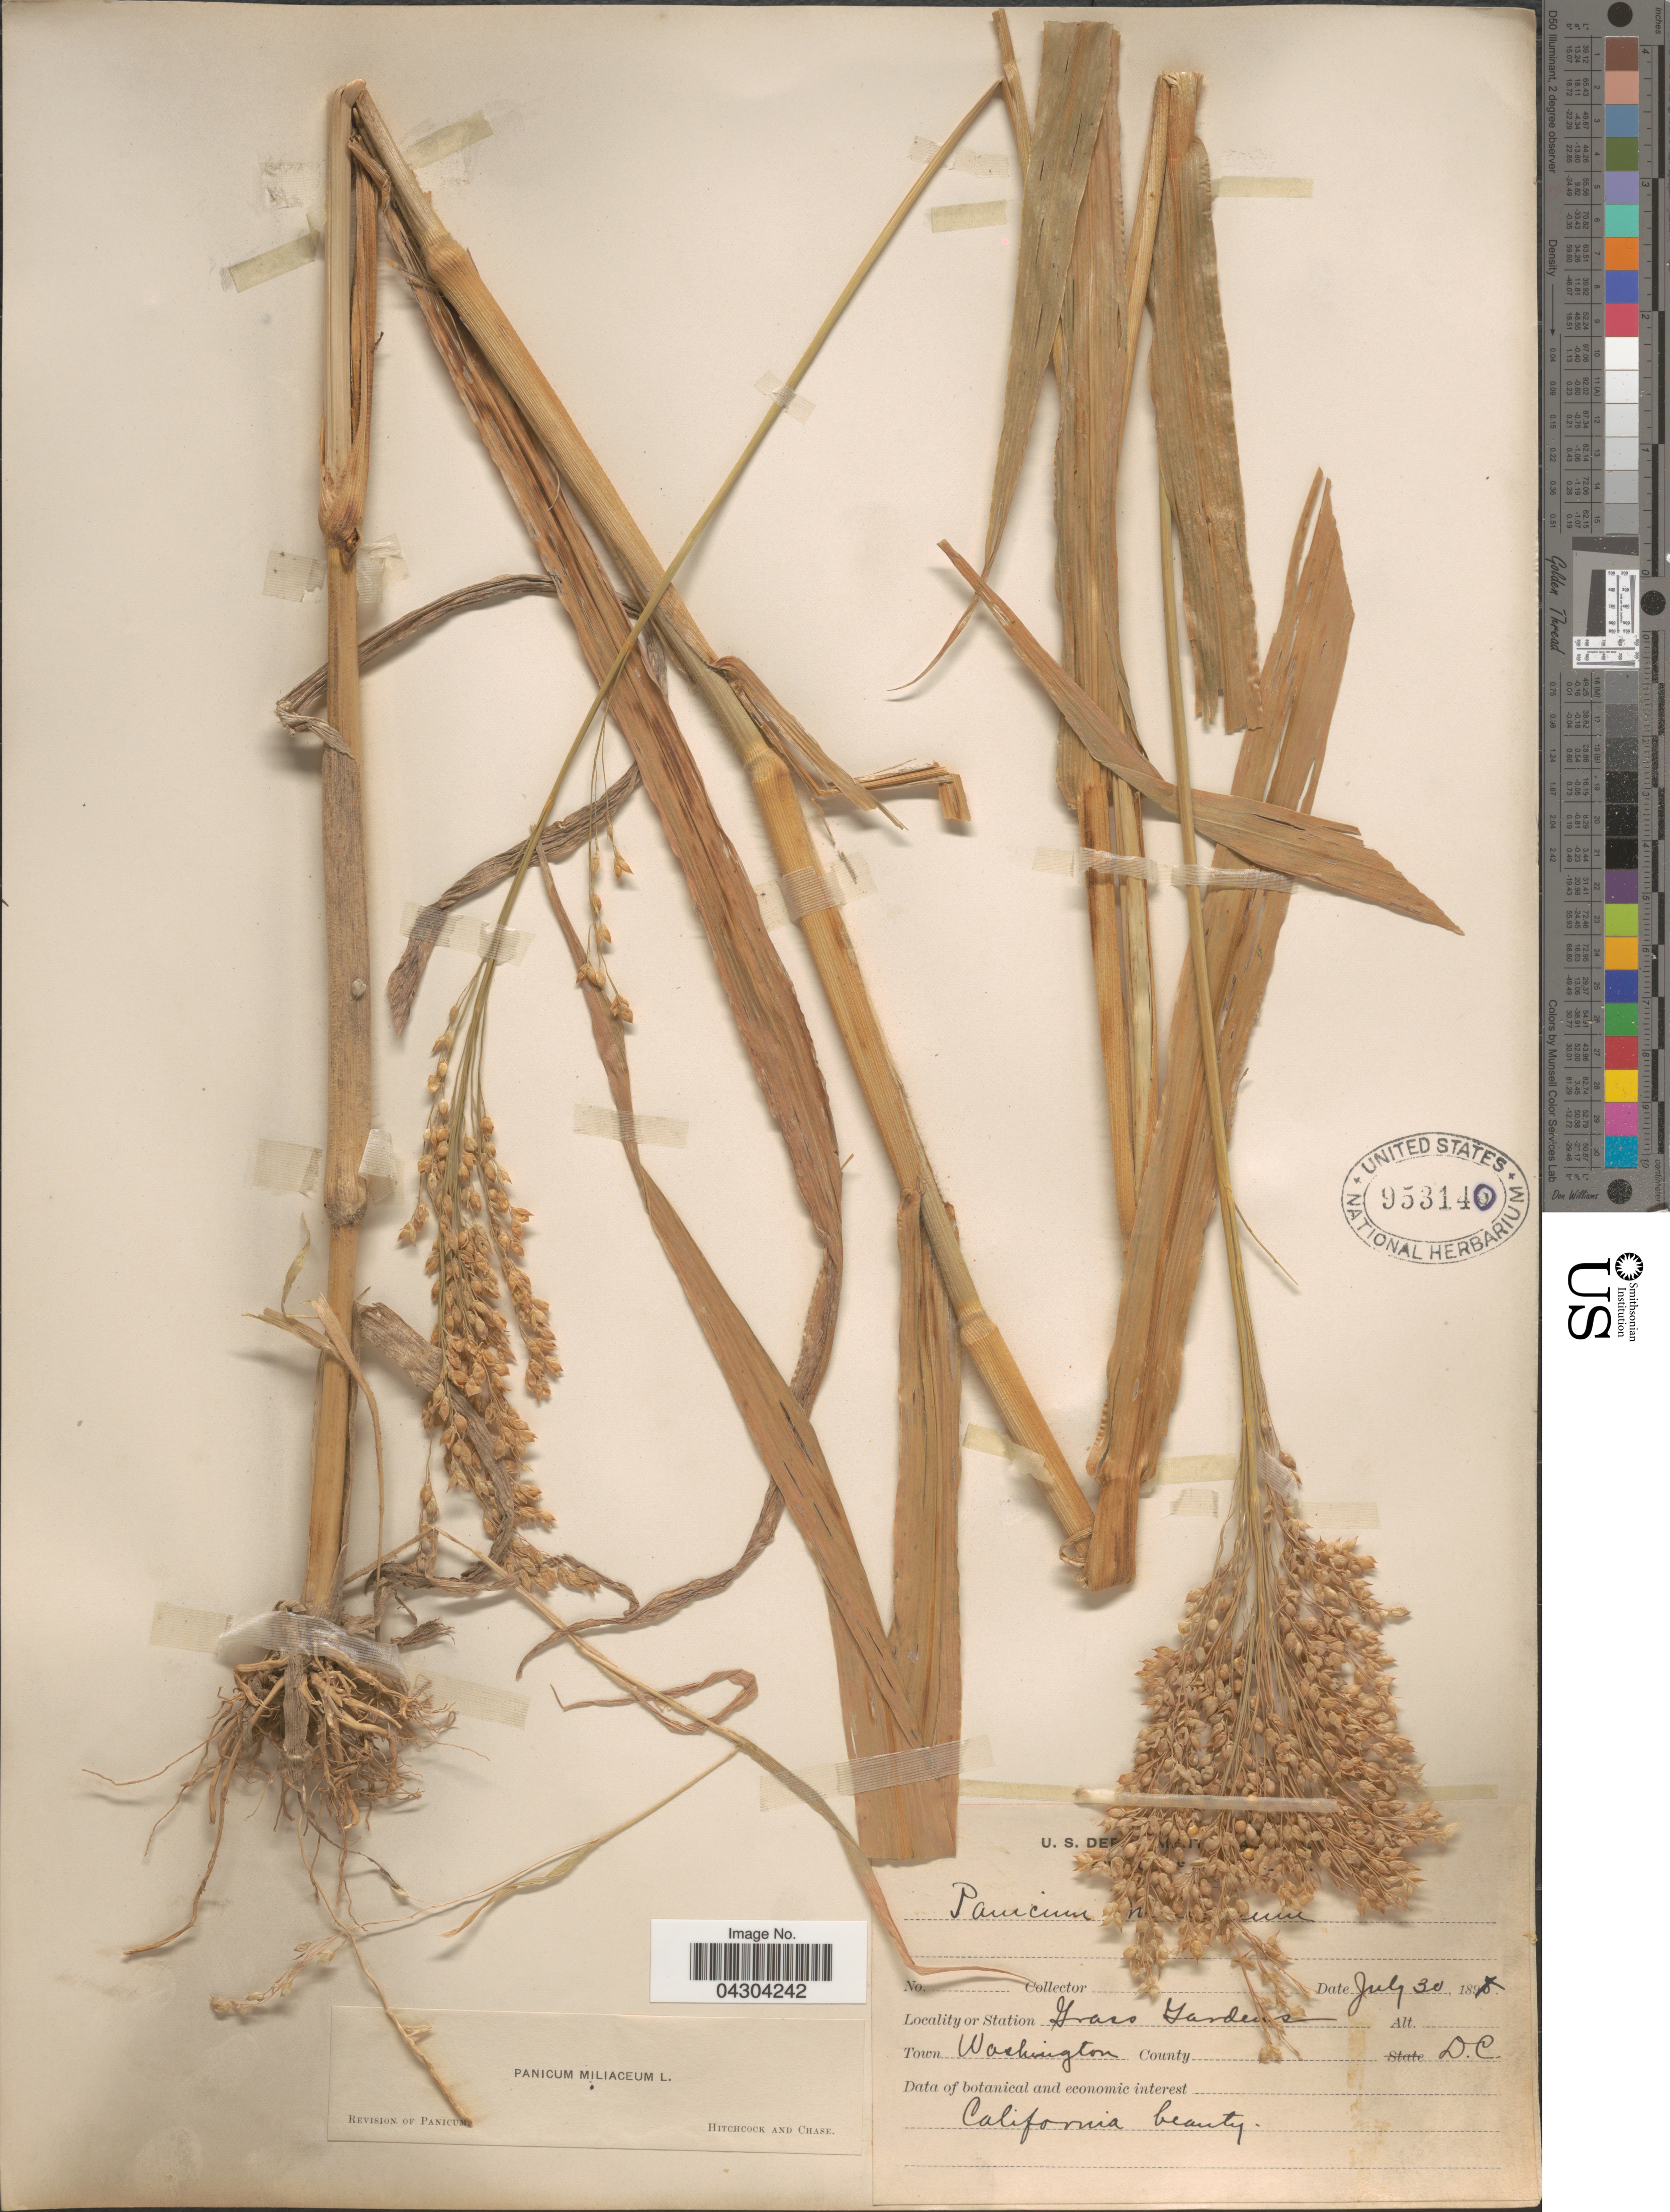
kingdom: Plantae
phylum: Tracheophyta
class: Liliopsida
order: Poales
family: Poaceae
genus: Panicum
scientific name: Panicum miliaceum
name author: L.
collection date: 1897-07-30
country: United States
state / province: District of Columbia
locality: Grass Gardens. Washington D.C.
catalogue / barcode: US 953140